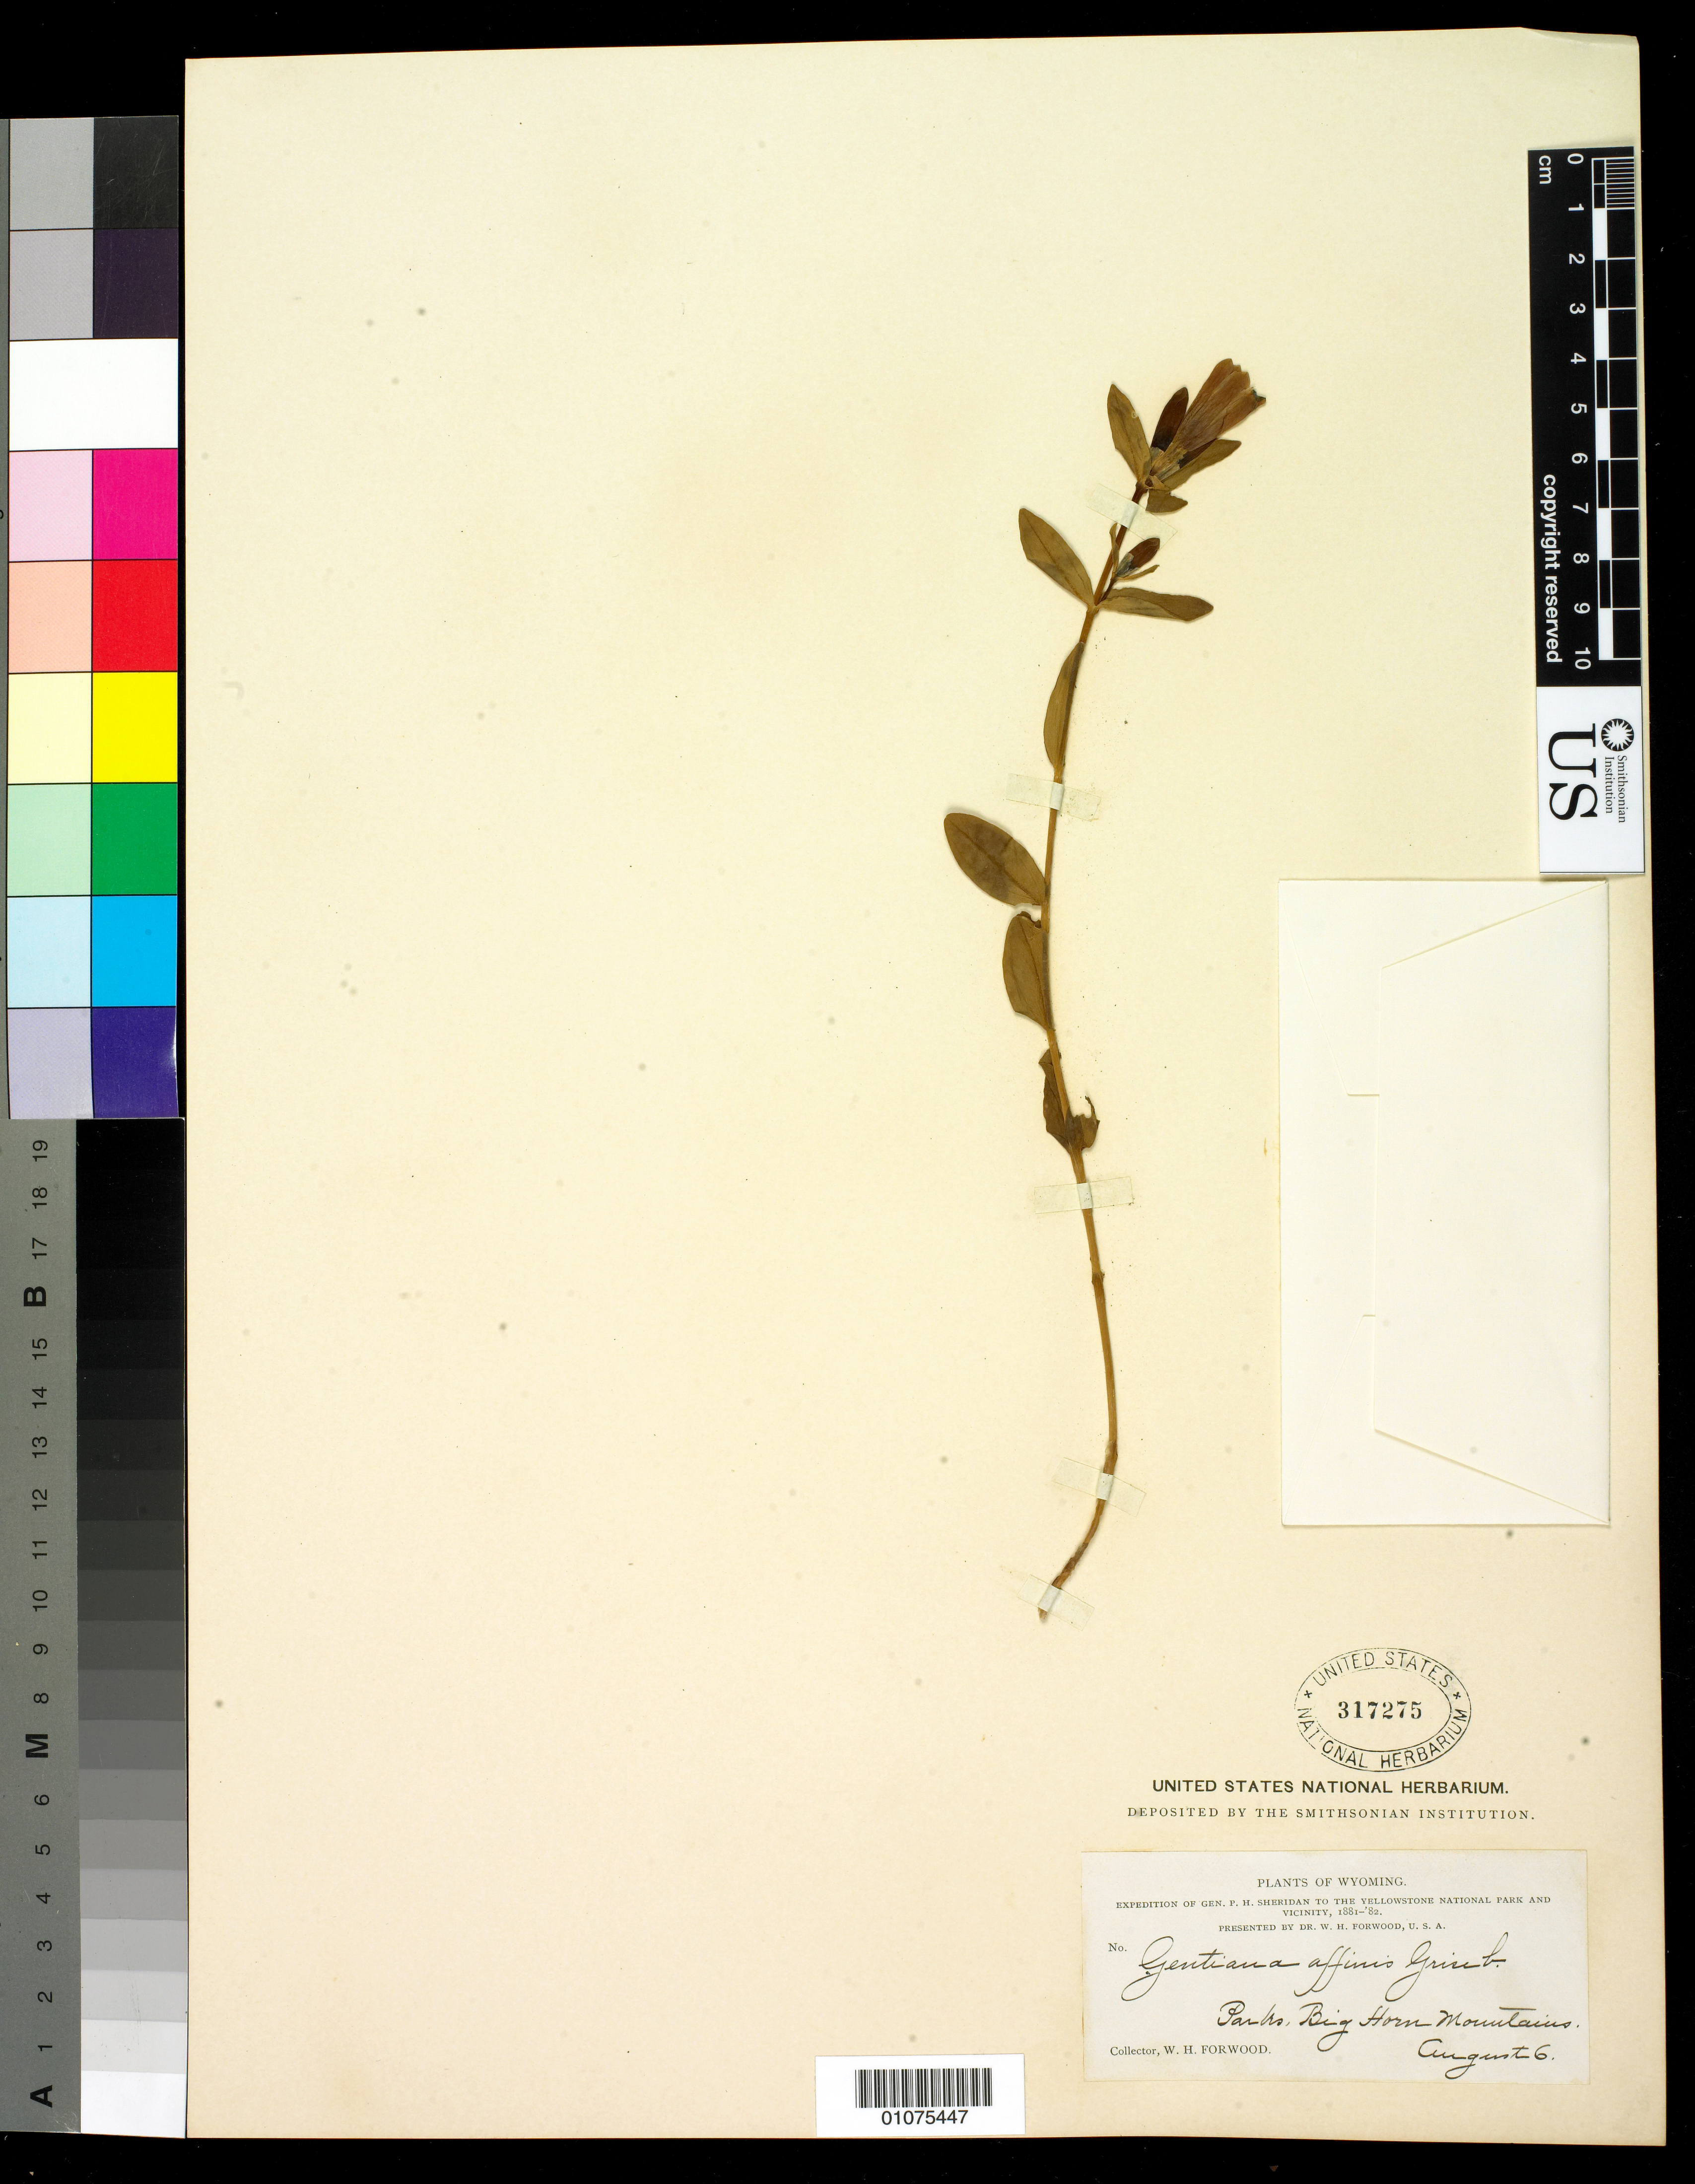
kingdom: Plantae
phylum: Tracheophyta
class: Magnoliopsida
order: Gentianales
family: Gentianaceae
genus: Gentiana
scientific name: Gentiana affinis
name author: Griseb.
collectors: W. Forwood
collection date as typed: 6 Aug 1881 or 6 Aug 1882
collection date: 1881-08-06 or 1882-08-06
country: United States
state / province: Wyoming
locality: Big Horn Mountains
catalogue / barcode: US 317275